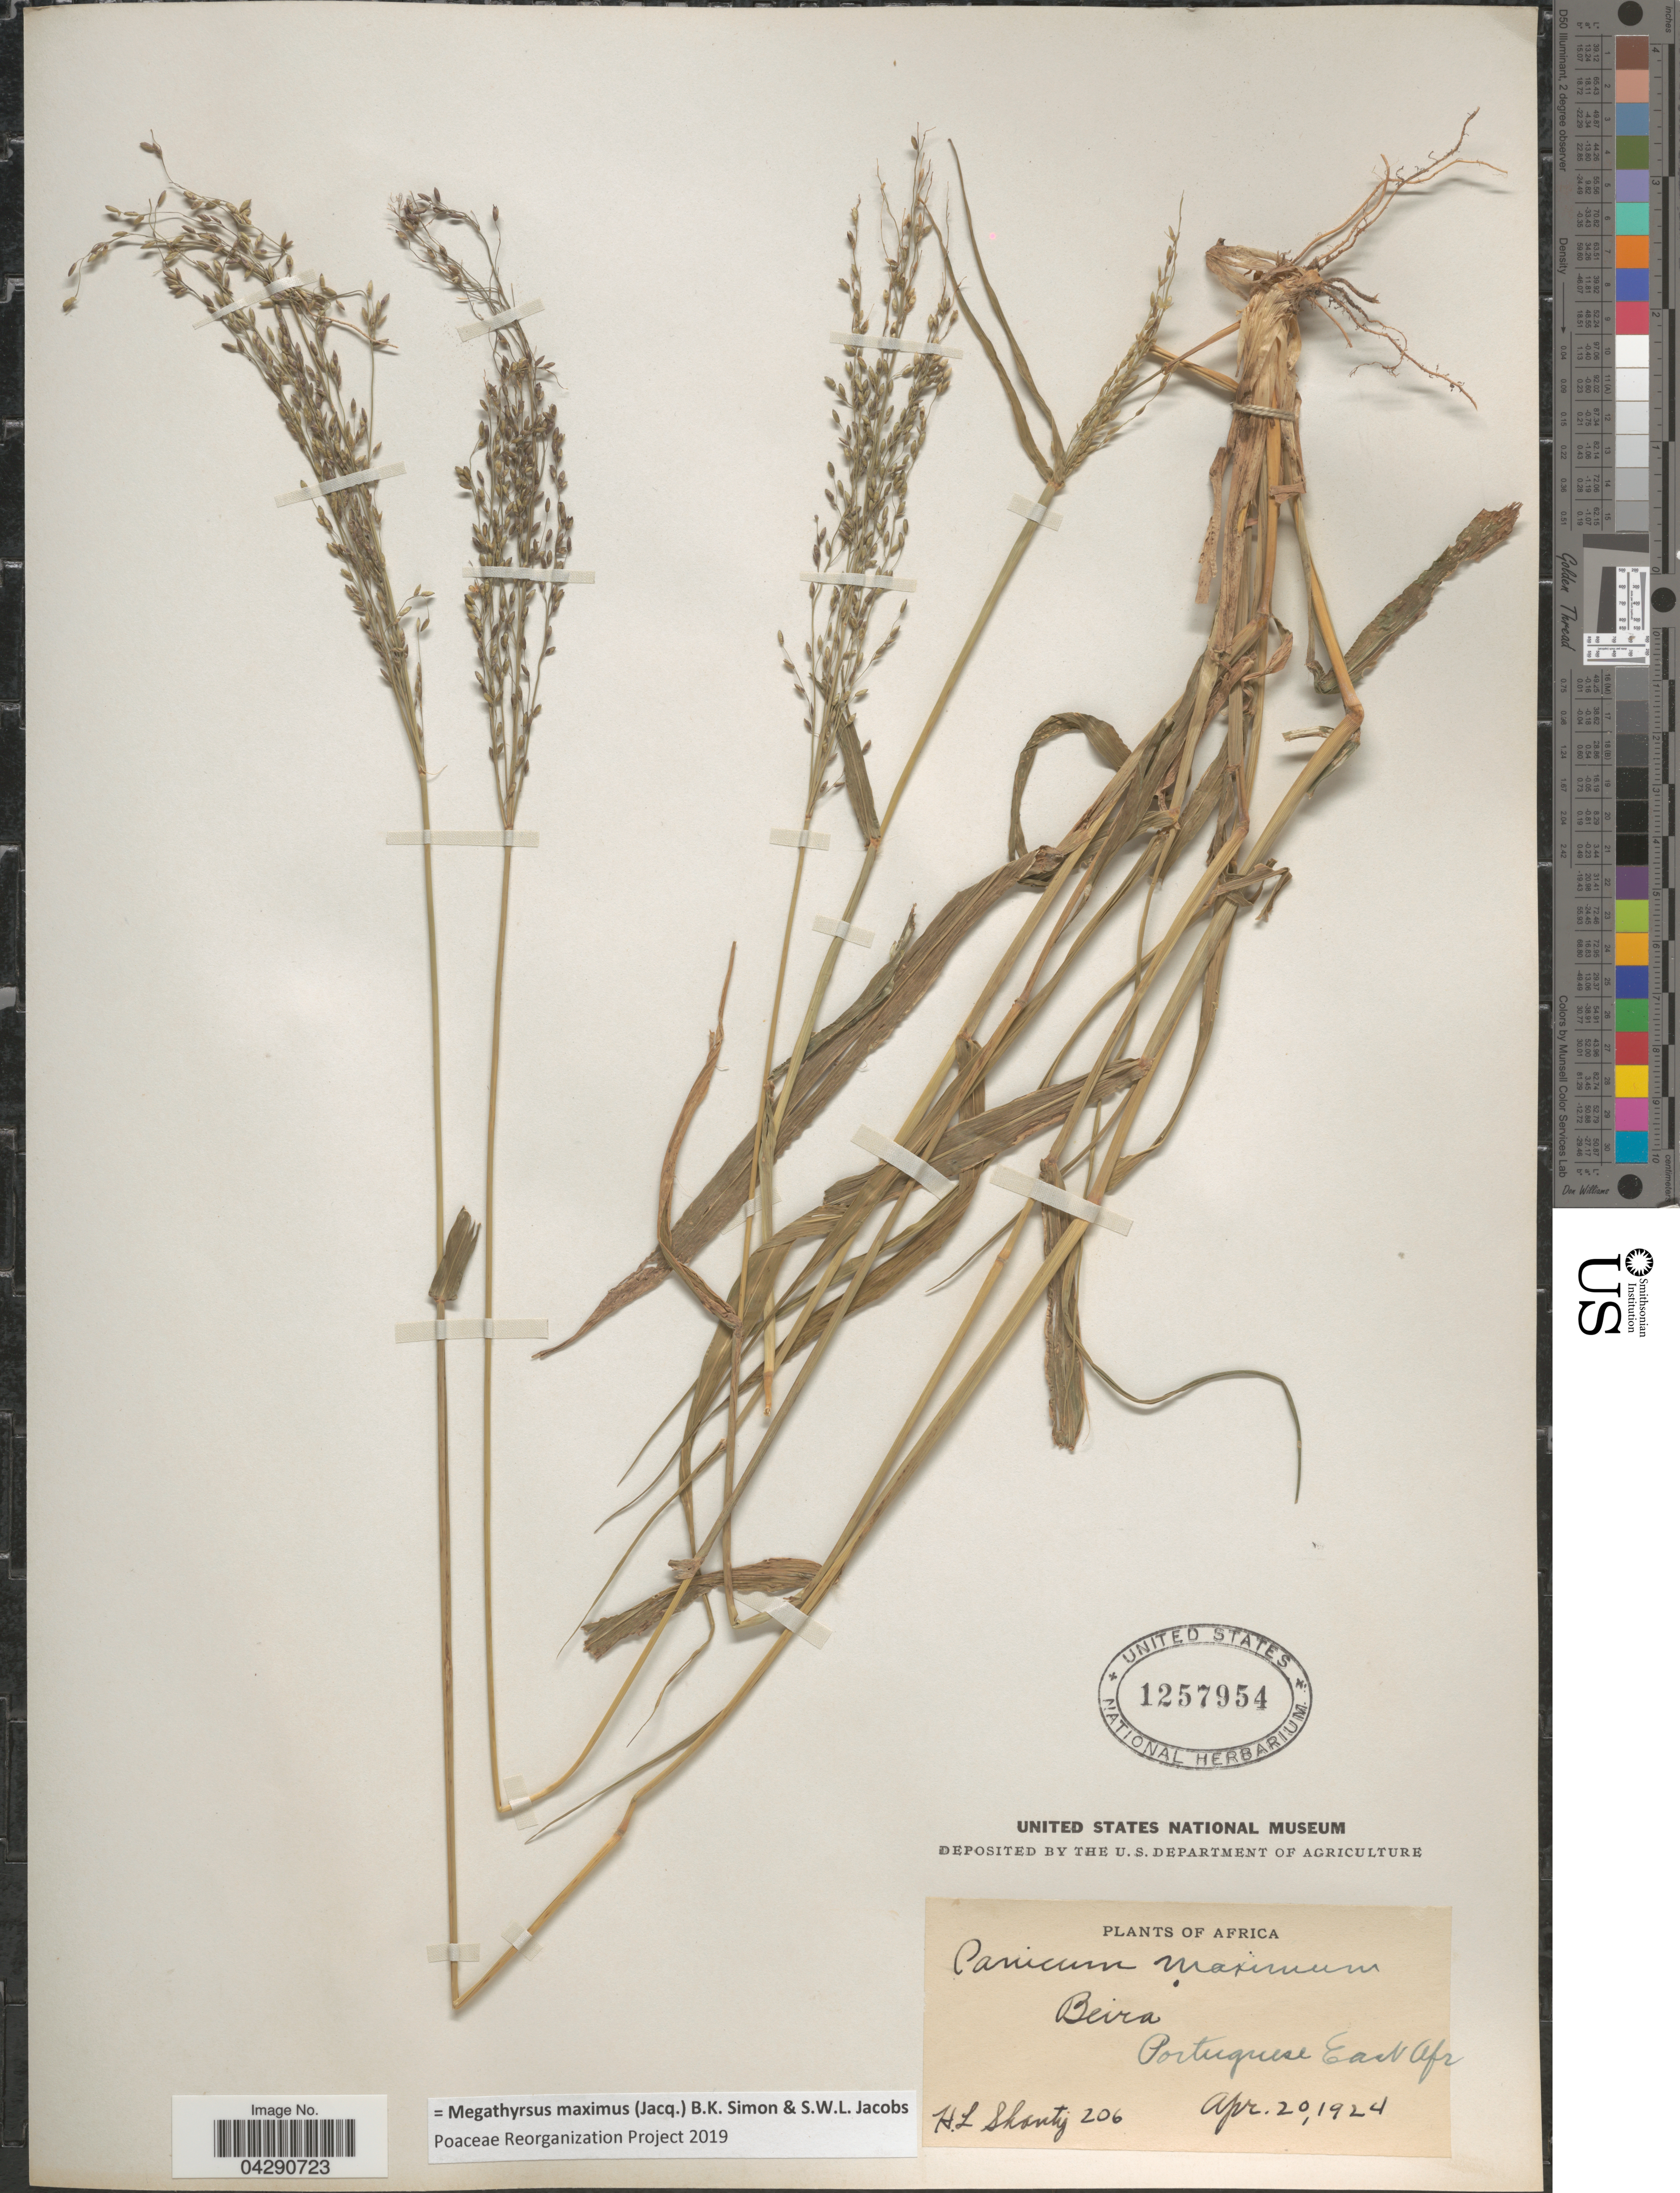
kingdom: Plantae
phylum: Tracheophyta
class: Liliopsida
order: Poales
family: Poaceae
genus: Megathyrsus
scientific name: Megathyrsus maximus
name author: (Jacq.) B.K. Simon & S.W.L. Jacobs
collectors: H. Shantz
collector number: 206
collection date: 1924-04-20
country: Mozambique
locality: Africa. Beira. Portuguese East Afr.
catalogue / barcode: US 1257954